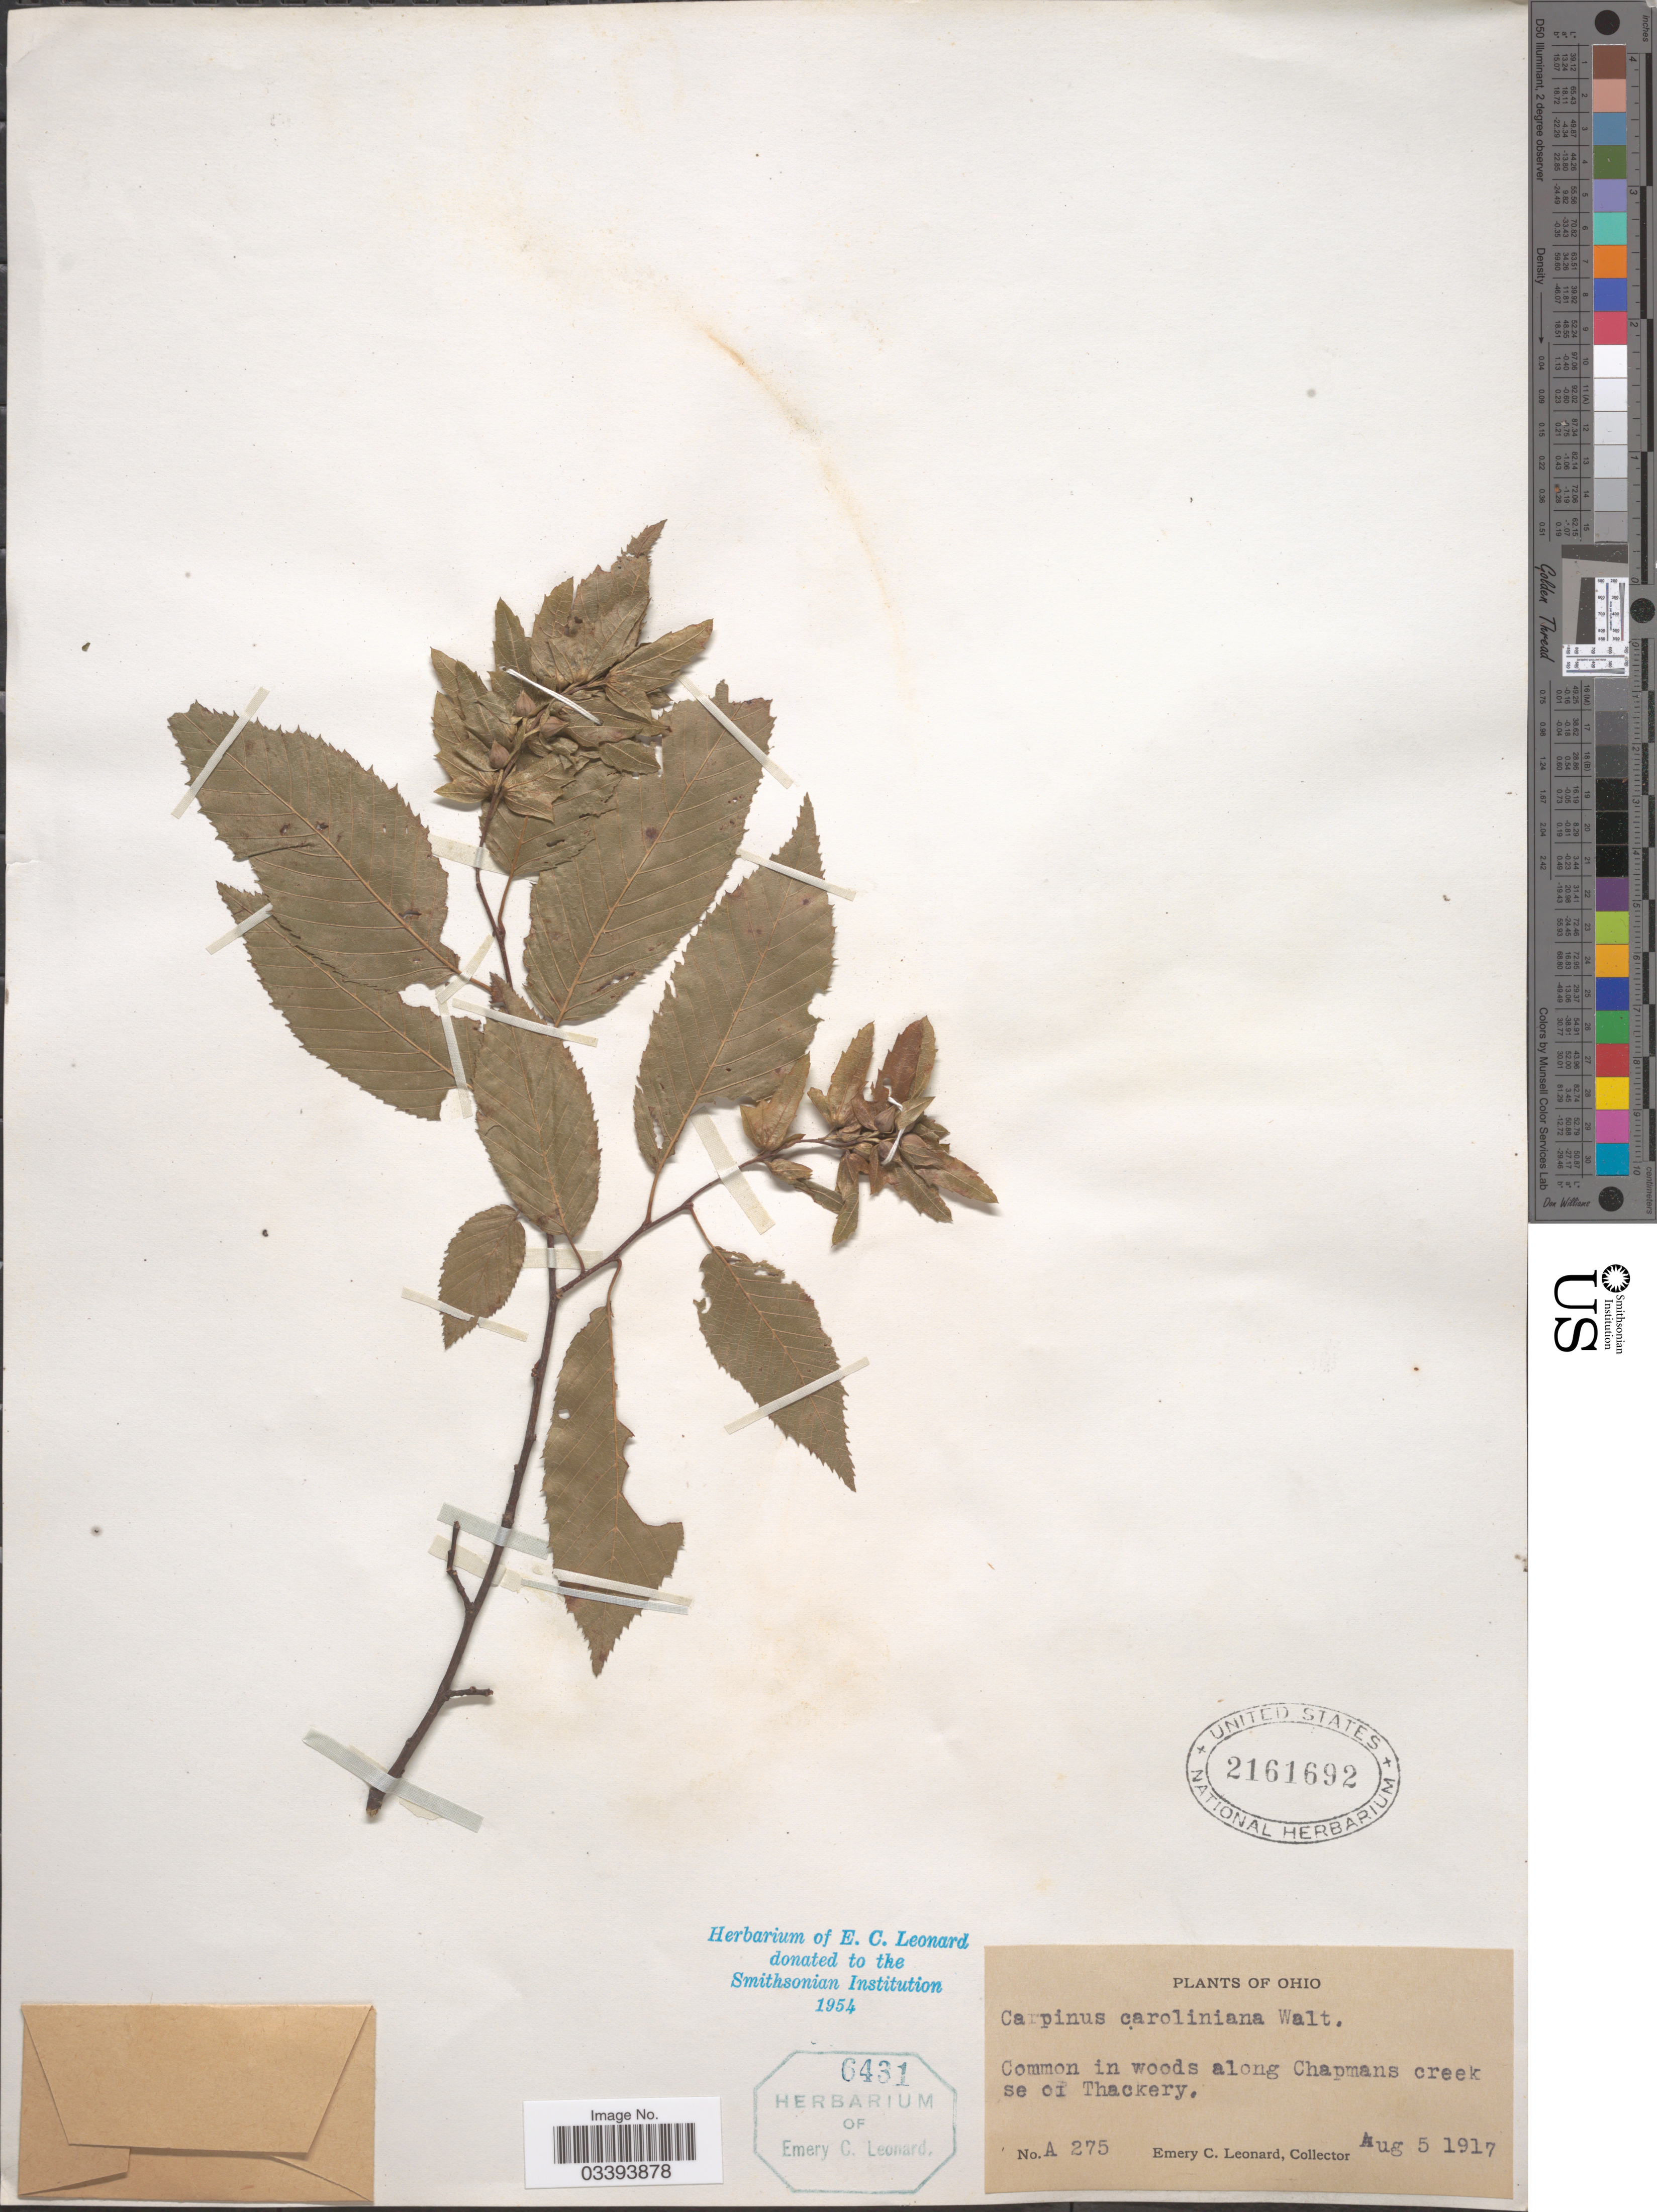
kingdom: Plantae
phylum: Tracheophyta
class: Magnoliopsida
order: Fagales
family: Betulaceae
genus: Carpinus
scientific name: Carpinus caroliniana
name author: Walter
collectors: E. C. Leonard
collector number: A275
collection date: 1917-08-05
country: United States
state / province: Ohio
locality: Common in woods along Chapmans creek se of Thackery.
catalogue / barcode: US 2161692